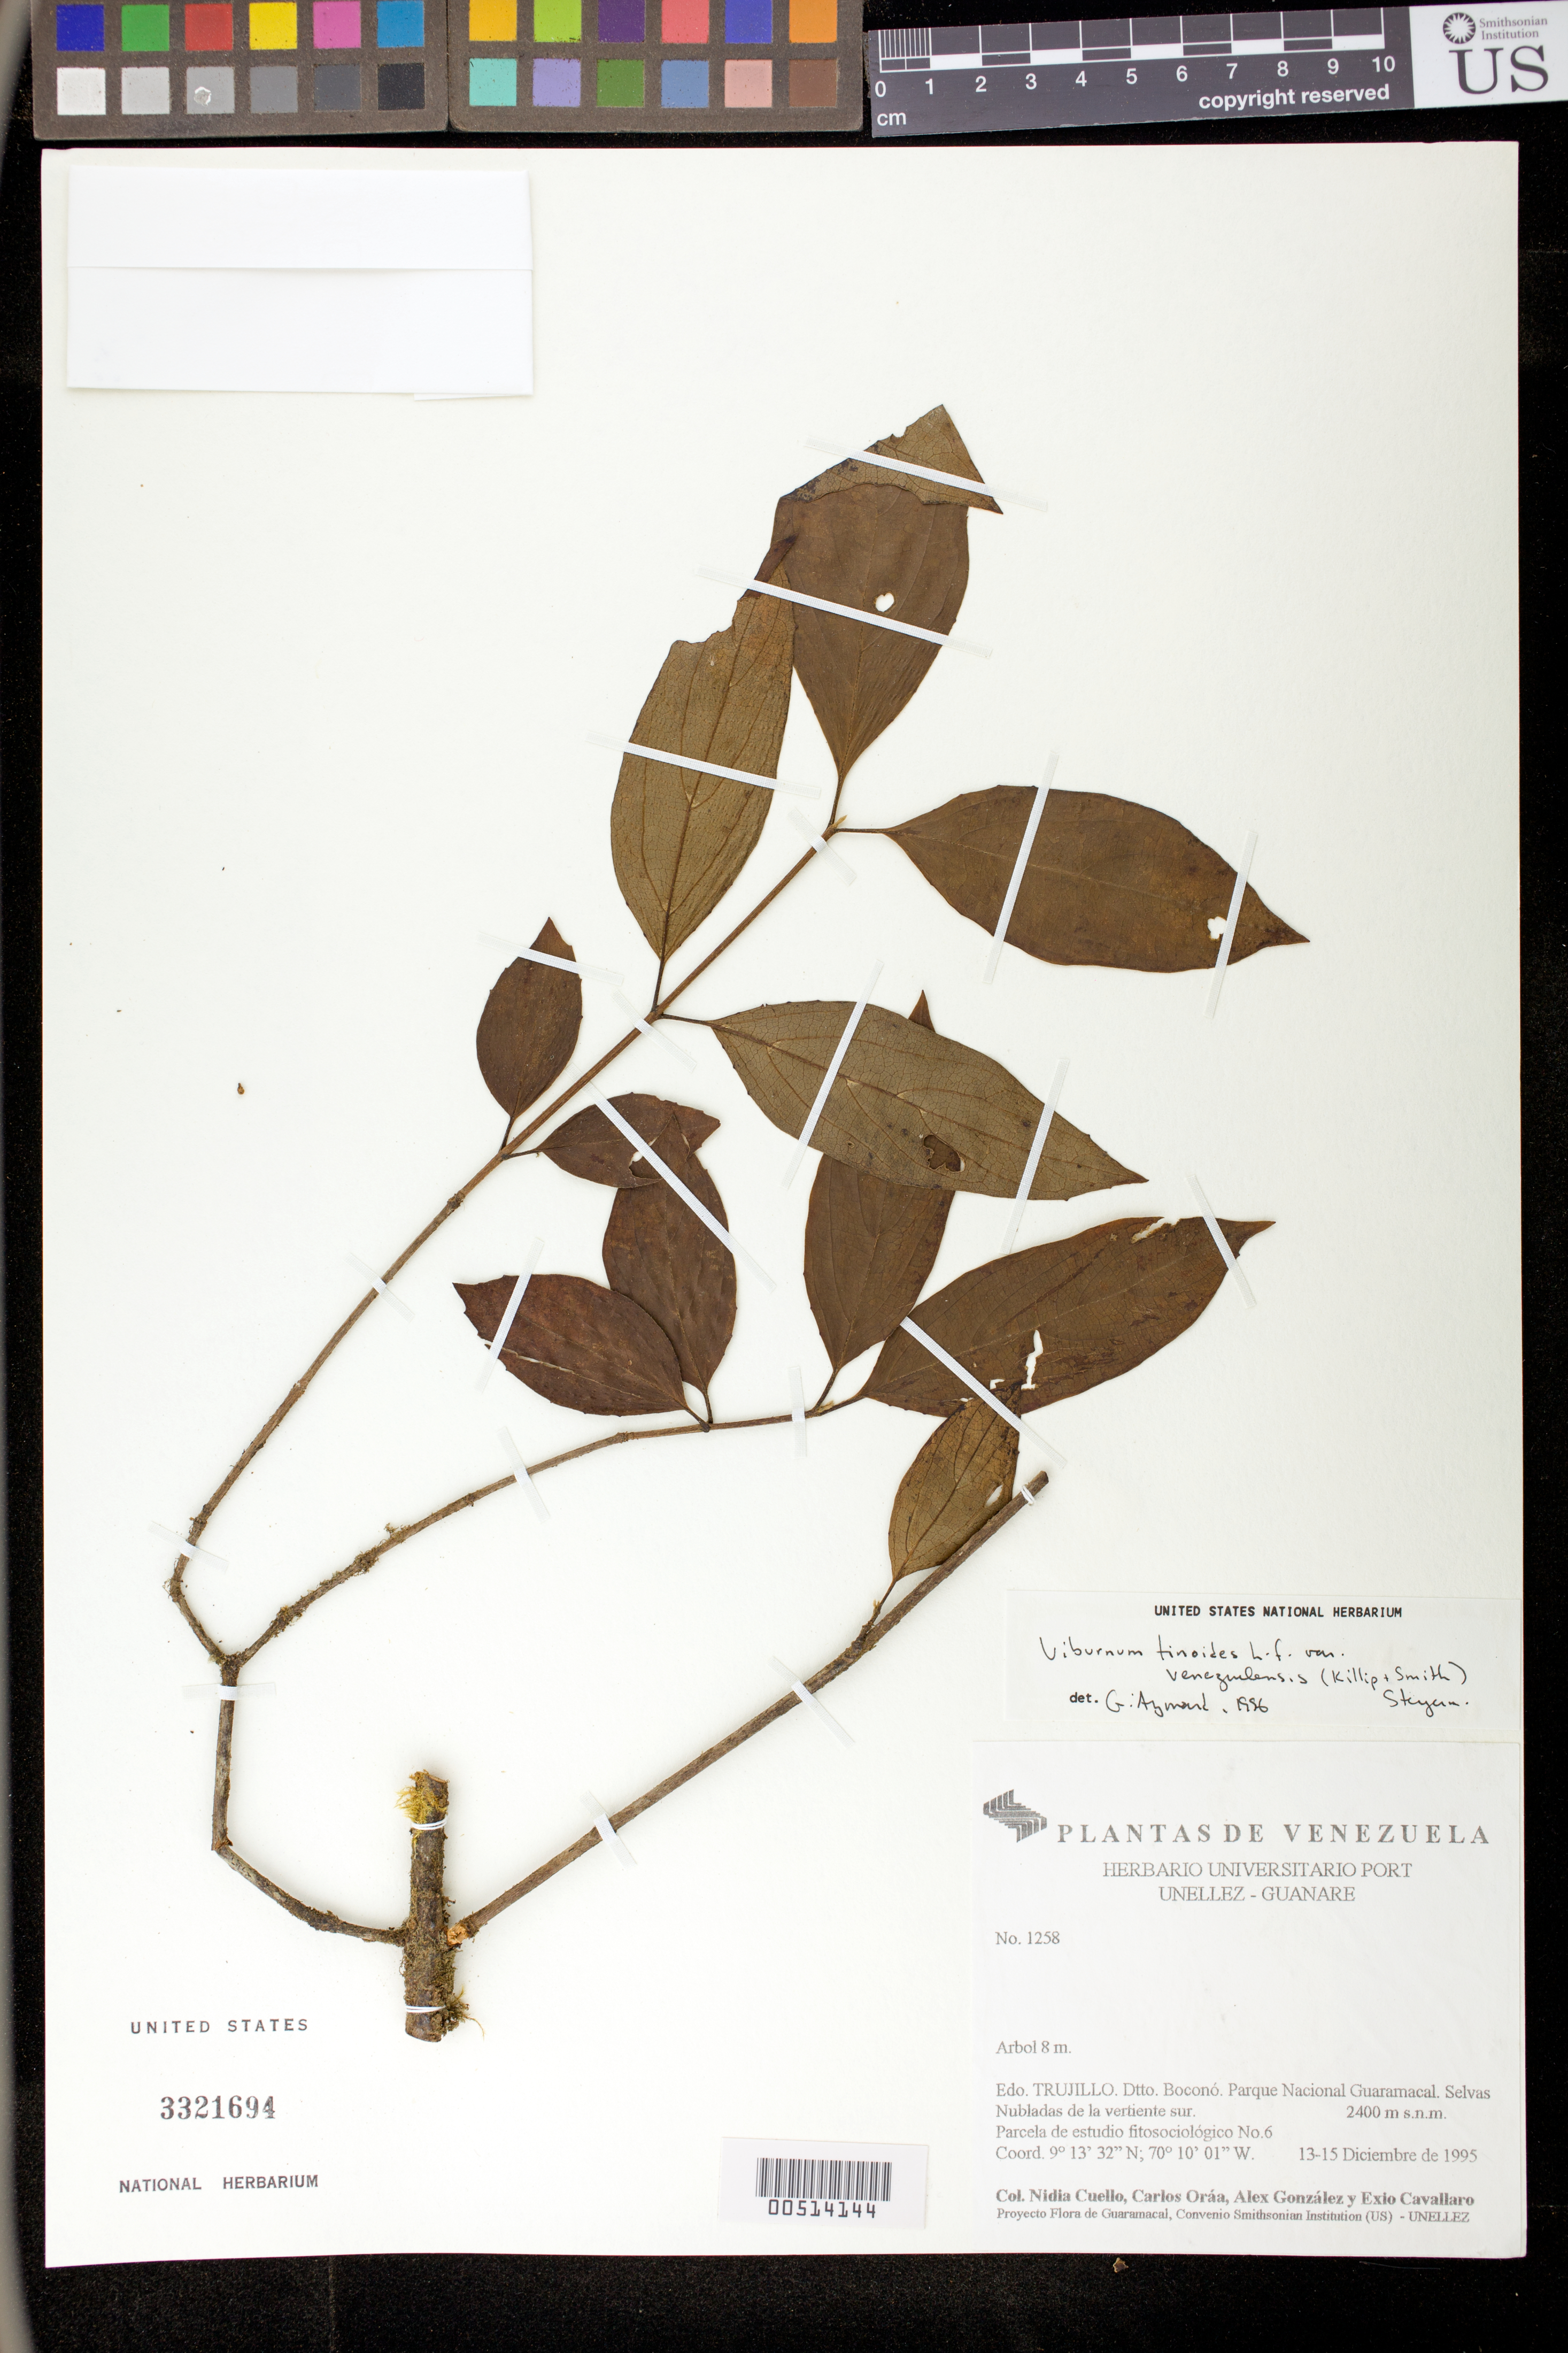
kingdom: Plantae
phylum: Tracheophyta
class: Magnoliopsida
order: Dipsacales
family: Viburnaceae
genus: Viburnum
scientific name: Viburnum tinoides var. venezuelense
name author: L. f.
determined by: Aymard C., G. A., (PORT), Univ. Nac. Exp. de los Llanos Ezequiel Zamora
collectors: N. L. Cuello, C. Oráa, A. Gonzáles & E. Cavallaro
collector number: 1258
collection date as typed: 13 Dec 1995 to 15 Dec 1995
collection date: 1995-12-13/1995-12-15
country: Venezuela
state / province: Trujillo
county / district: Boconó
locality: Parque Nacional Guaramacal, vertiente S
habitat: Selvas Nubladas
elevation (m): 2400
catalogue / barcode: US 3321694